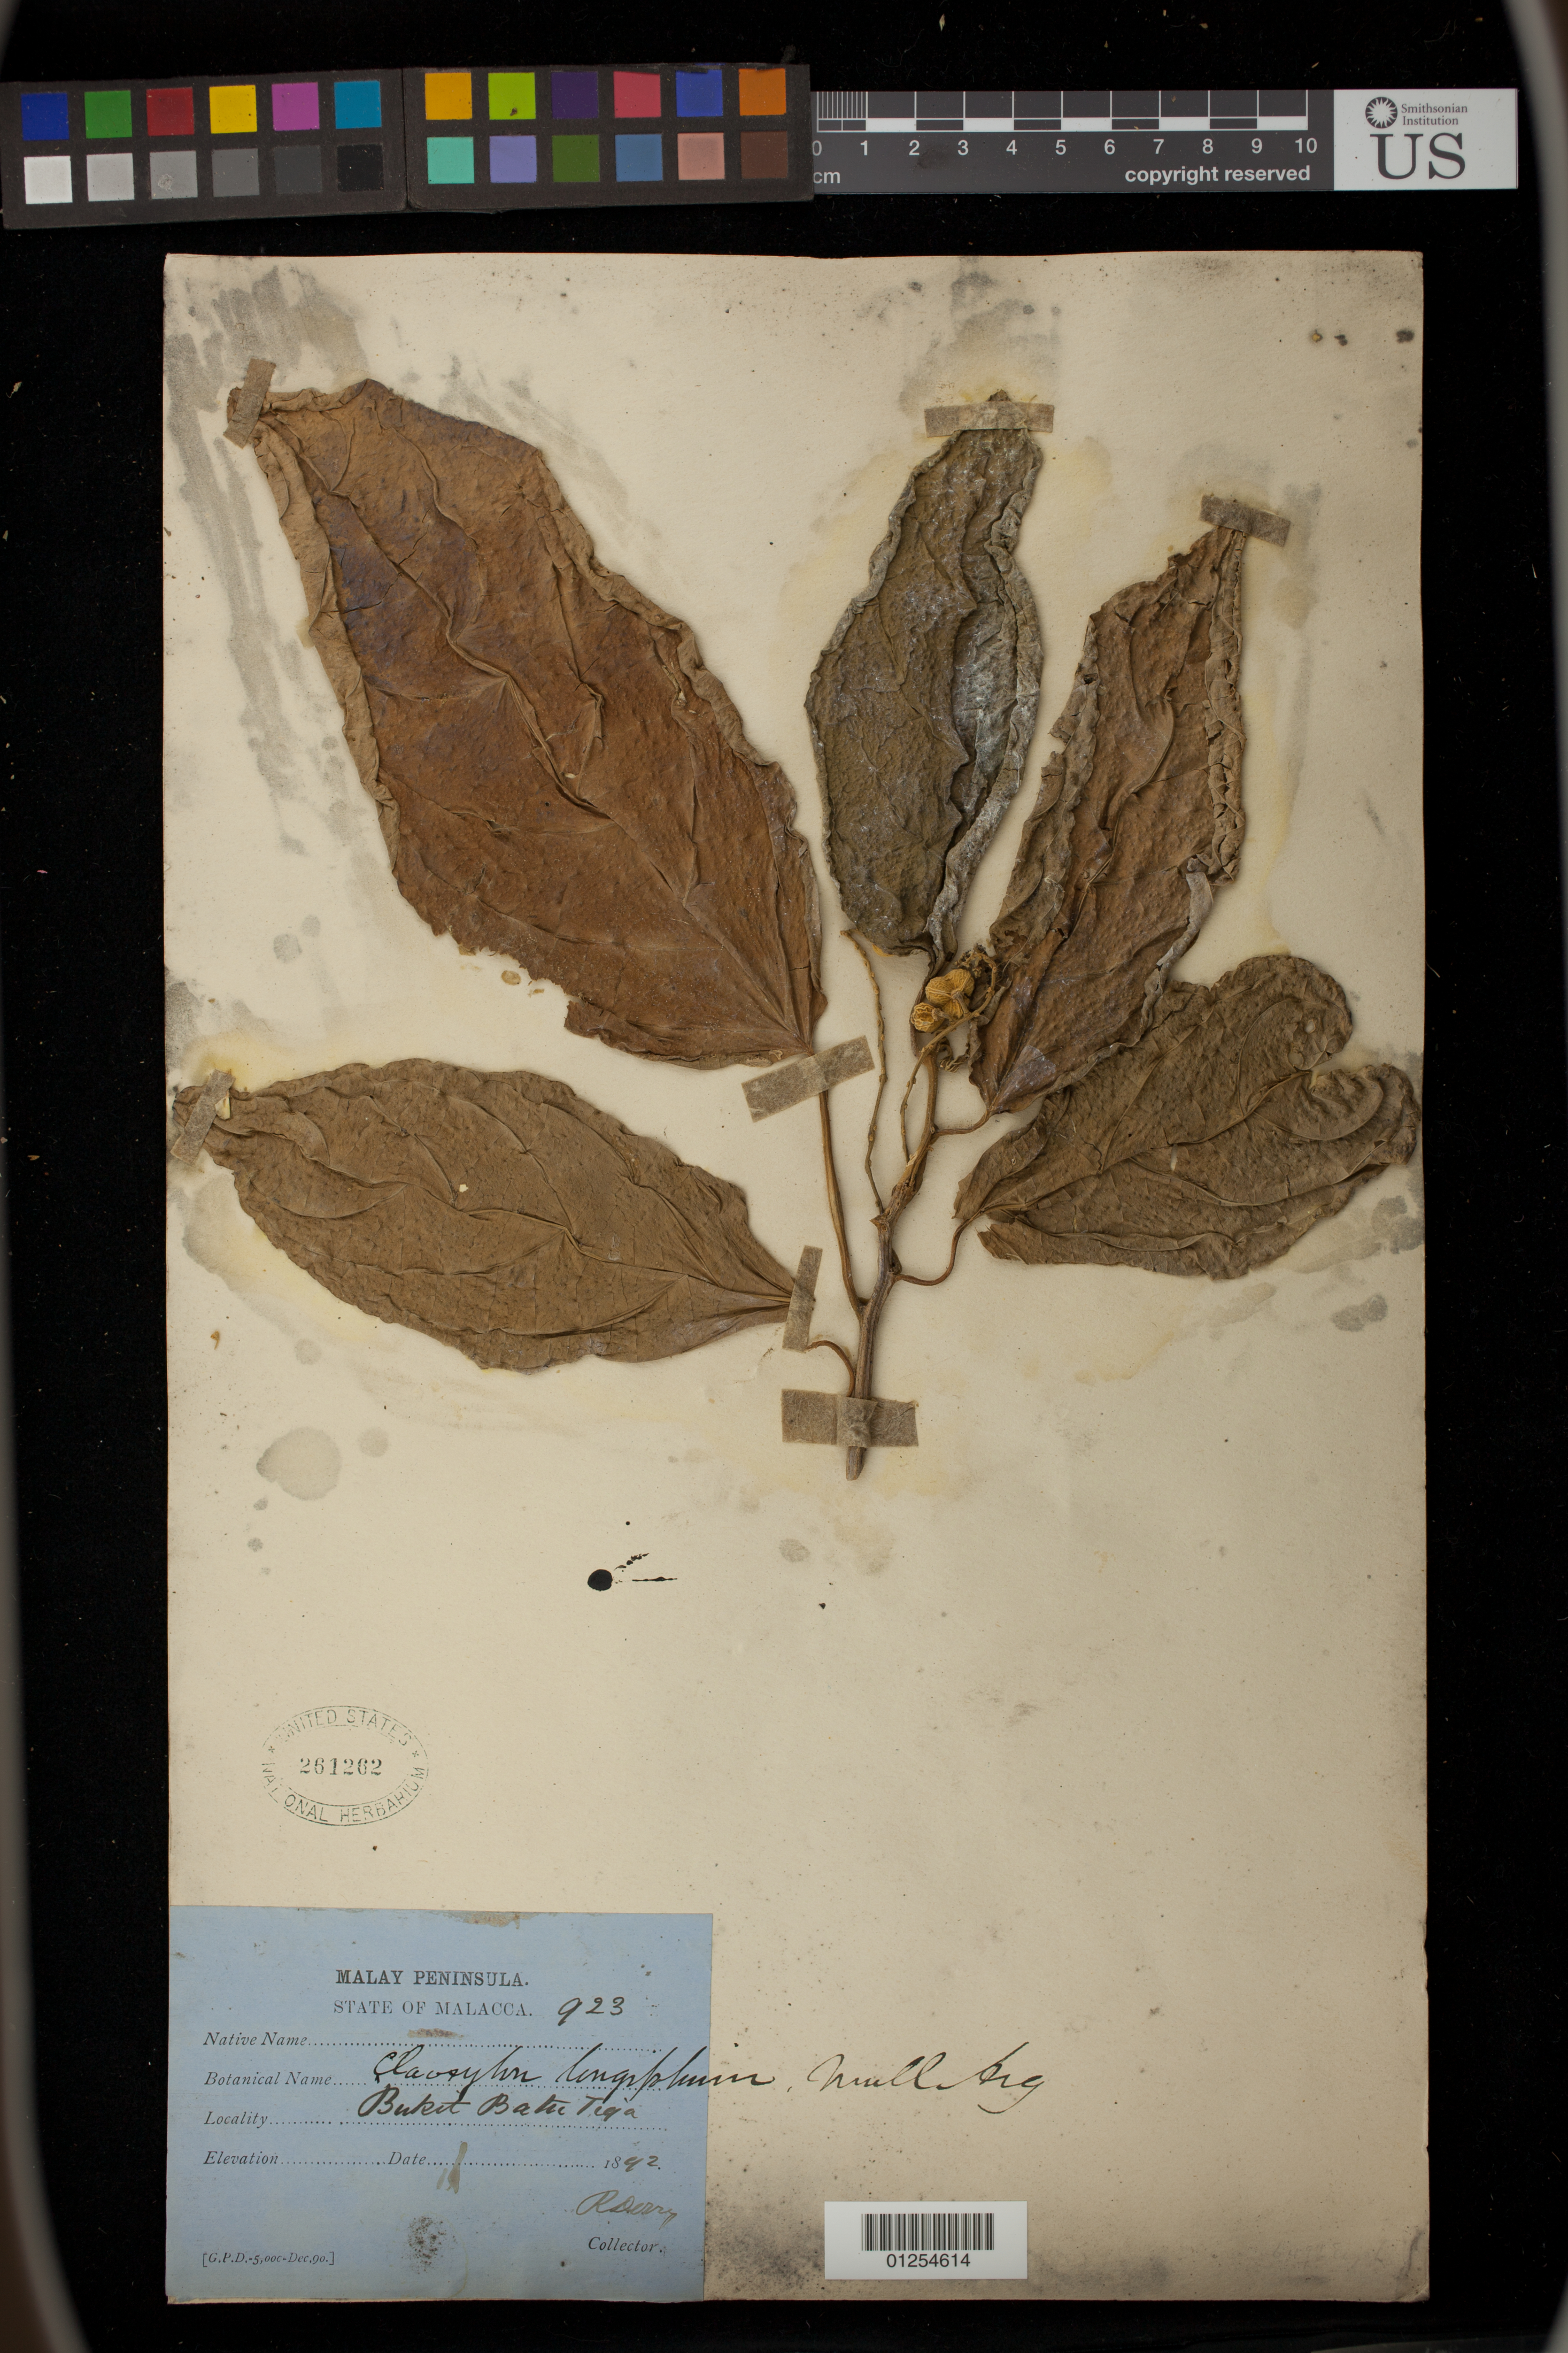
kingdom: Plantae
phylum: Tracheophyta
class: Magnoliopsida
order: Malpighiales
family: Euphorbiaceae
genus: Claoxylon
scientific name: Claoxylon longifolium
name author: (Blume) Endl. & Hassk.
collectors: R. Derry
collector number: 923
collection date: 1892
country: Malaysia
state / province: Melaka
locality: Bukit Batu Tiga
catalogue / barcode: US 261262